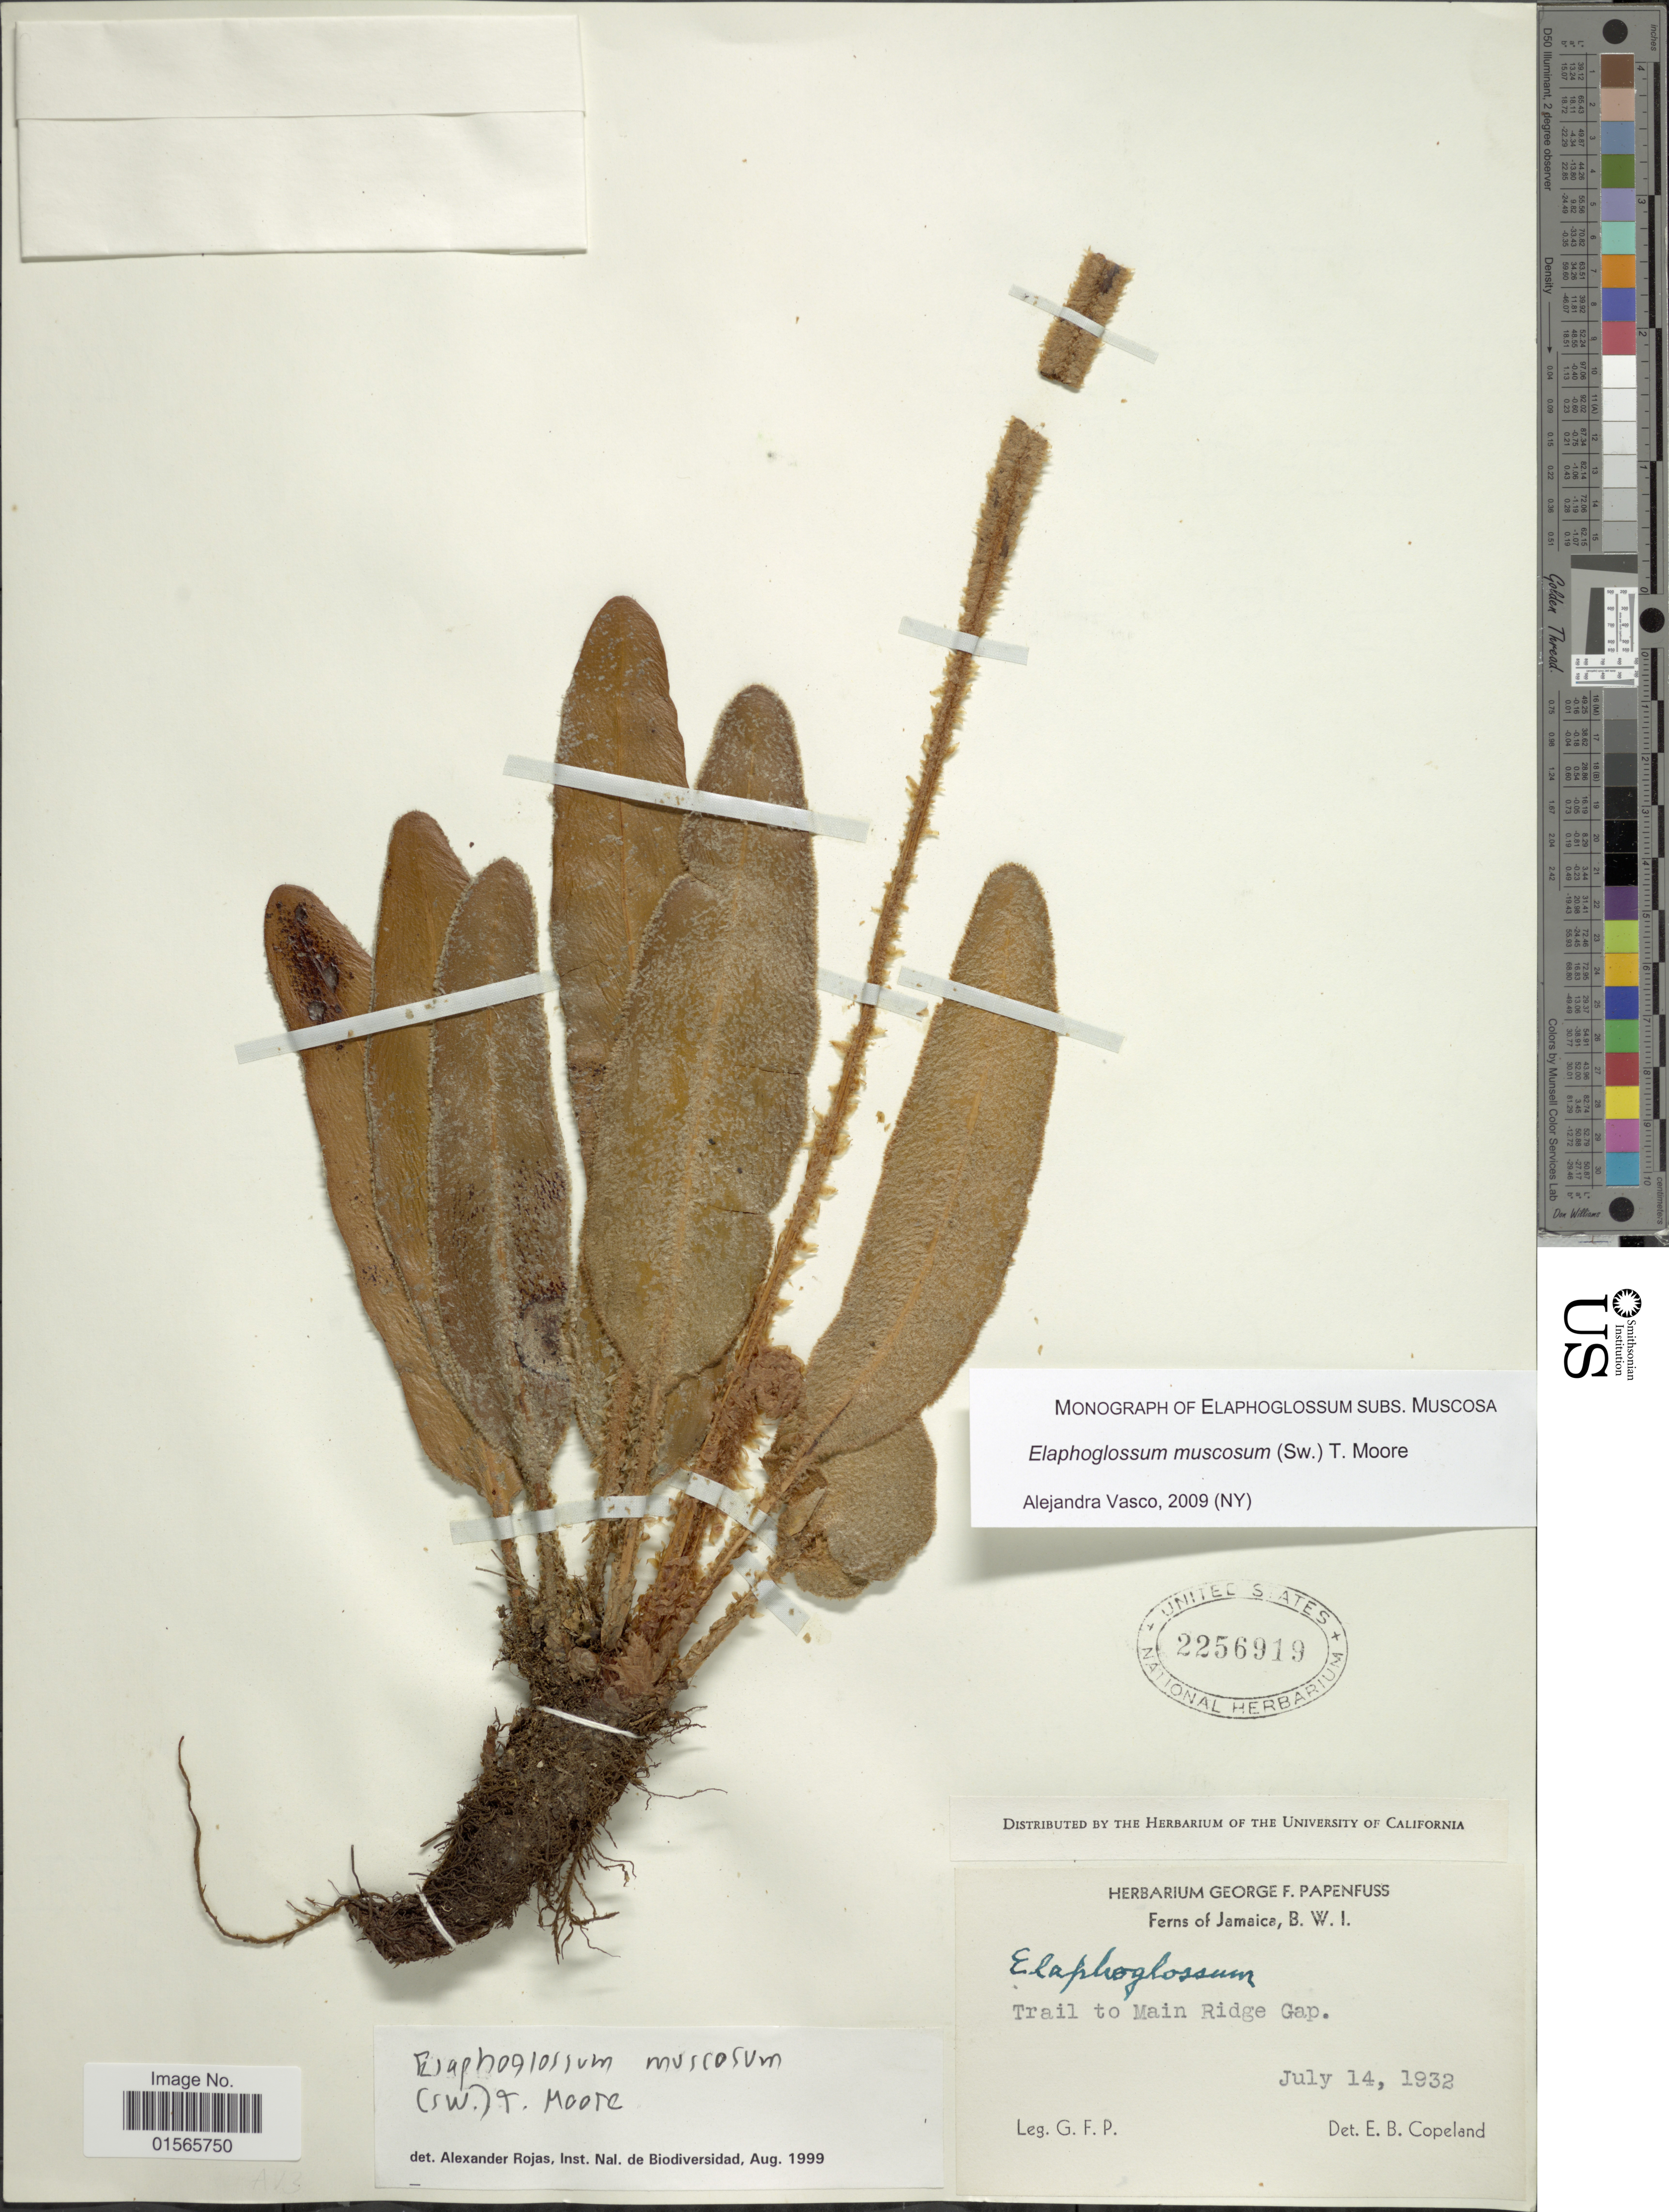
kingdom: Plantae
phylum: Tracheophyta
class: Polypodiopsida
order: Polypodiales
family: Dryopteridaceae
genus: Elaphoglossum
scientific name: Elaphoglossum muscosum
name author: (Sw.) T. Moore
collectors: G. Papenfuss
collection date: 1932-07-14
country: Jamaica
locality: Trail to Main Ridge Gap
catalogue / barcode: US 2256919